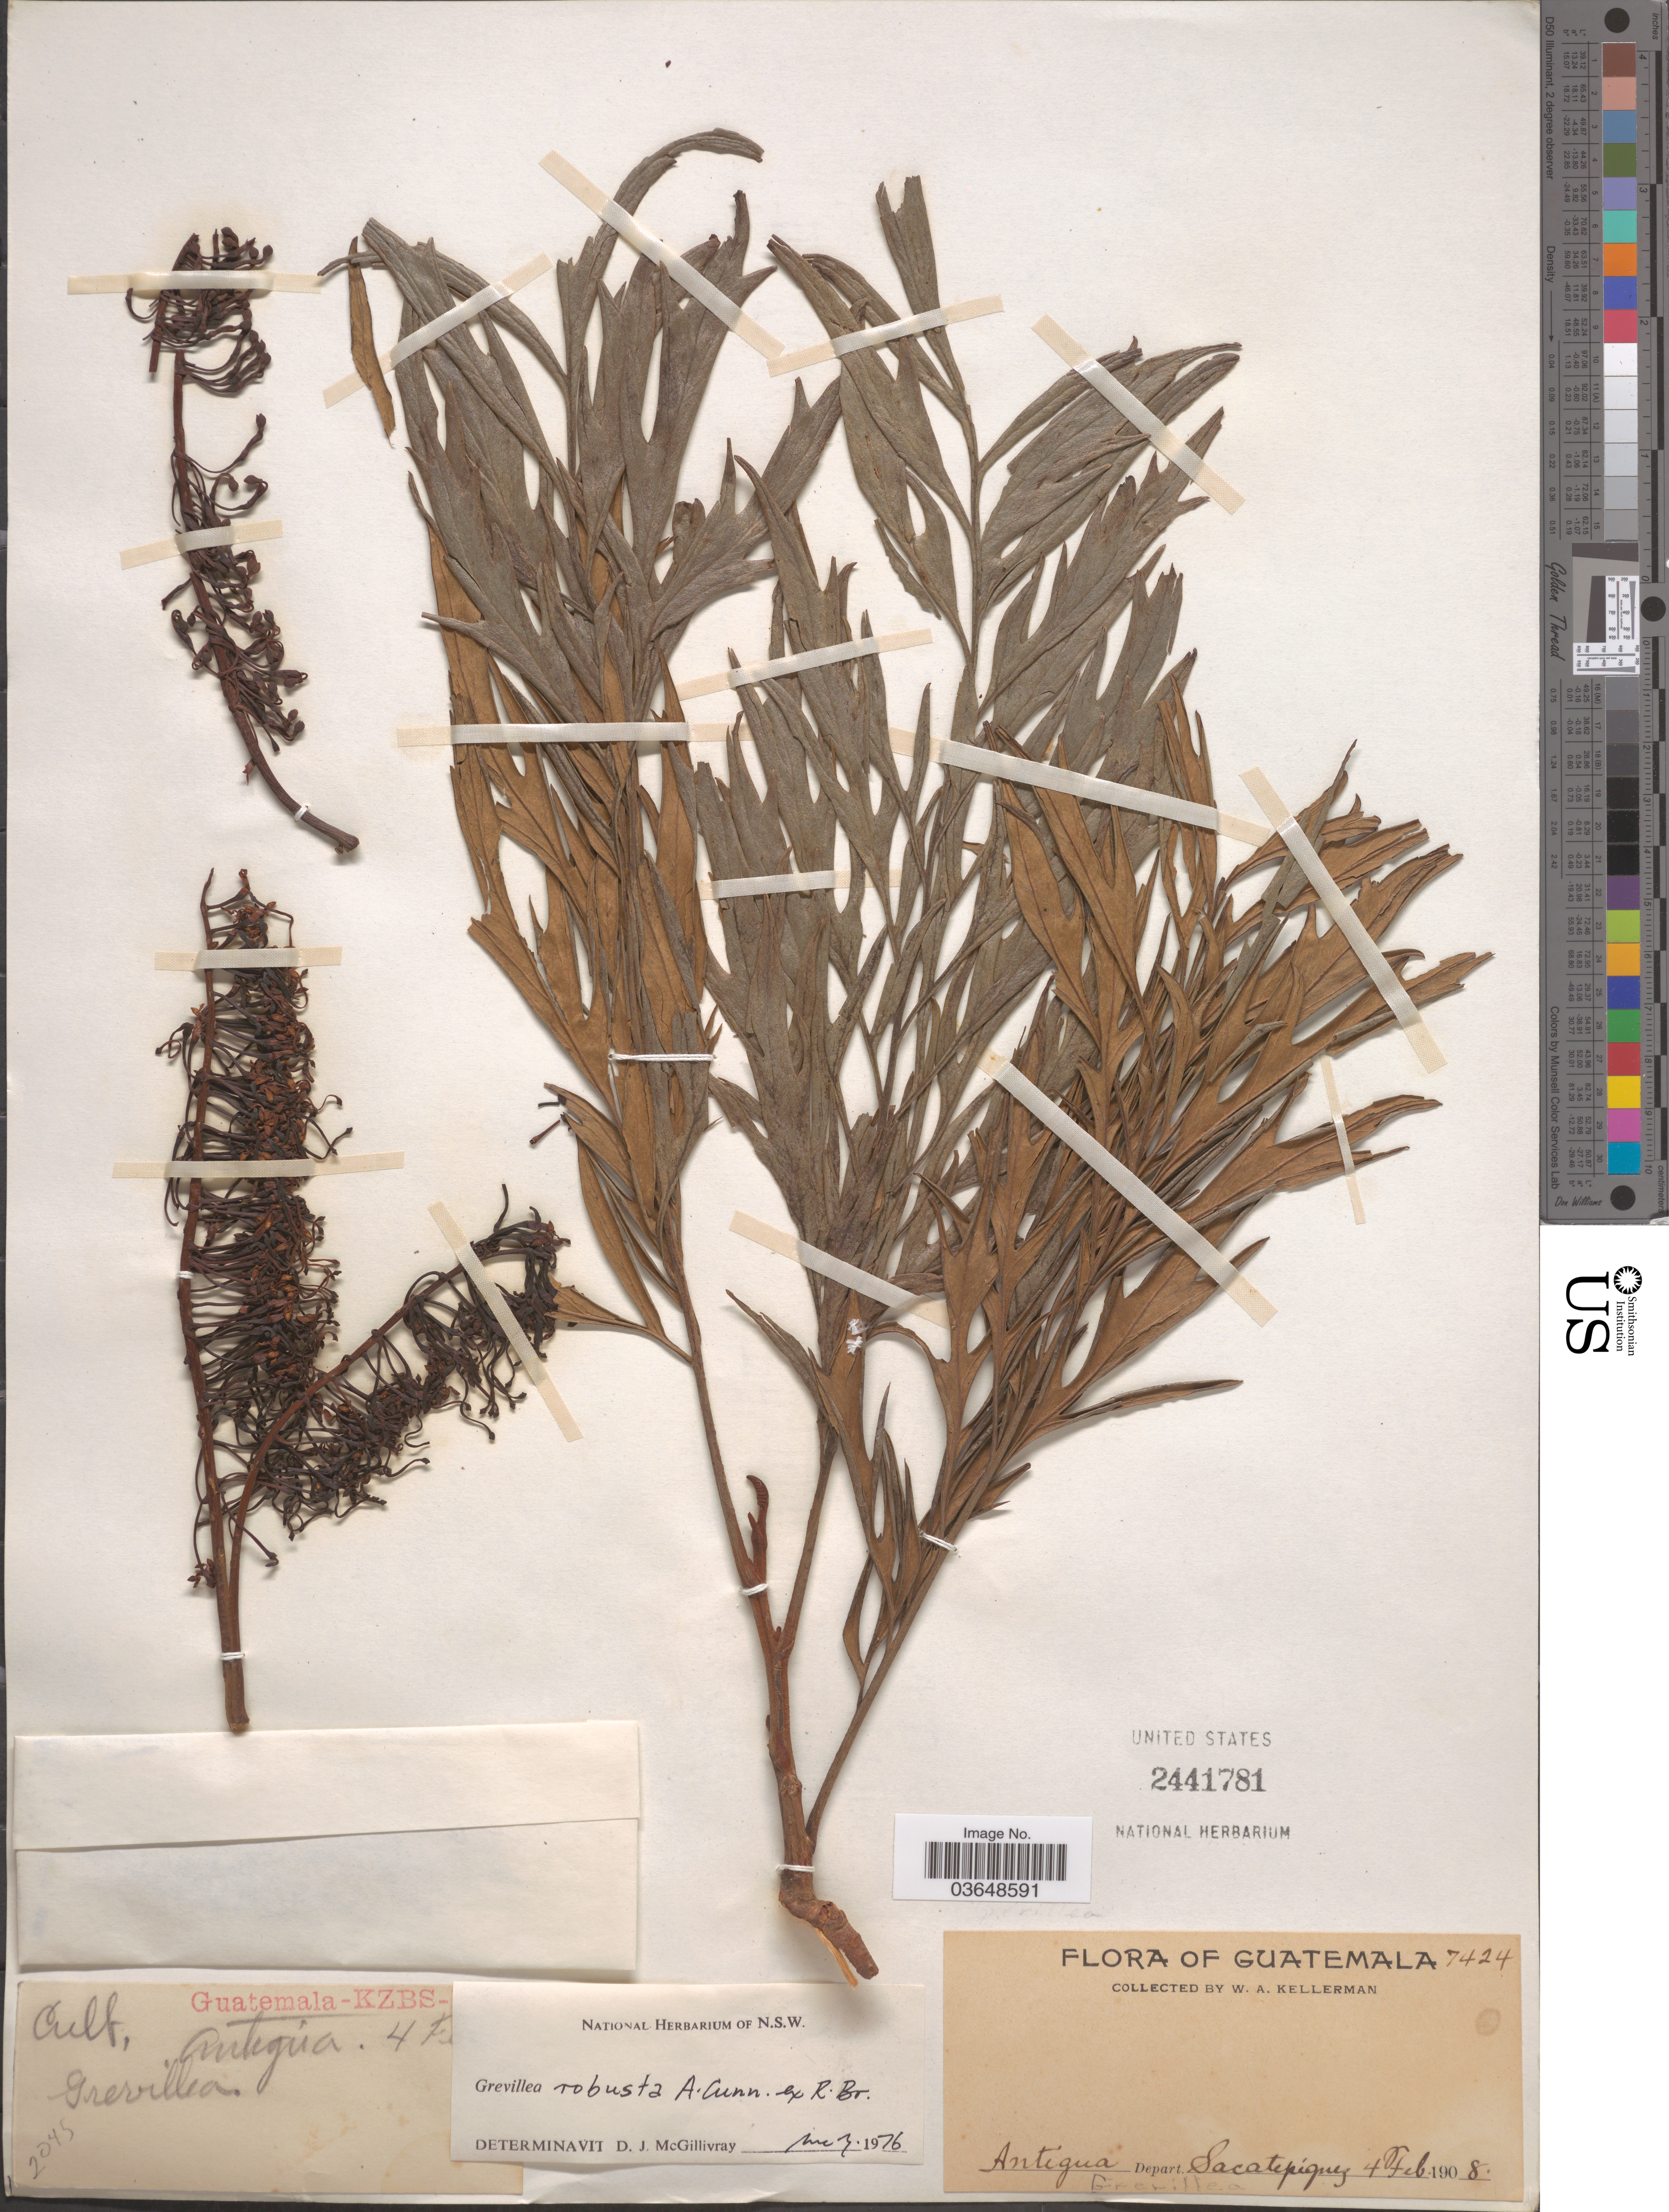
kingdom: Plantae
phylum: Tracheophyta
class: Magnoliopsida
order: Proteales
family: Proteaceae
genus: Grevillea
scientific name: Grevillea robusta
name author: A. Cunn.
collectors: W. Kellerman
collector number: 7424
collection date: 1908-02-04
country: Guatemala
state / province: Sacatepequez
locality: Antigua Depart. Sacatepéquez.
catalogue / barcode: US 2441781